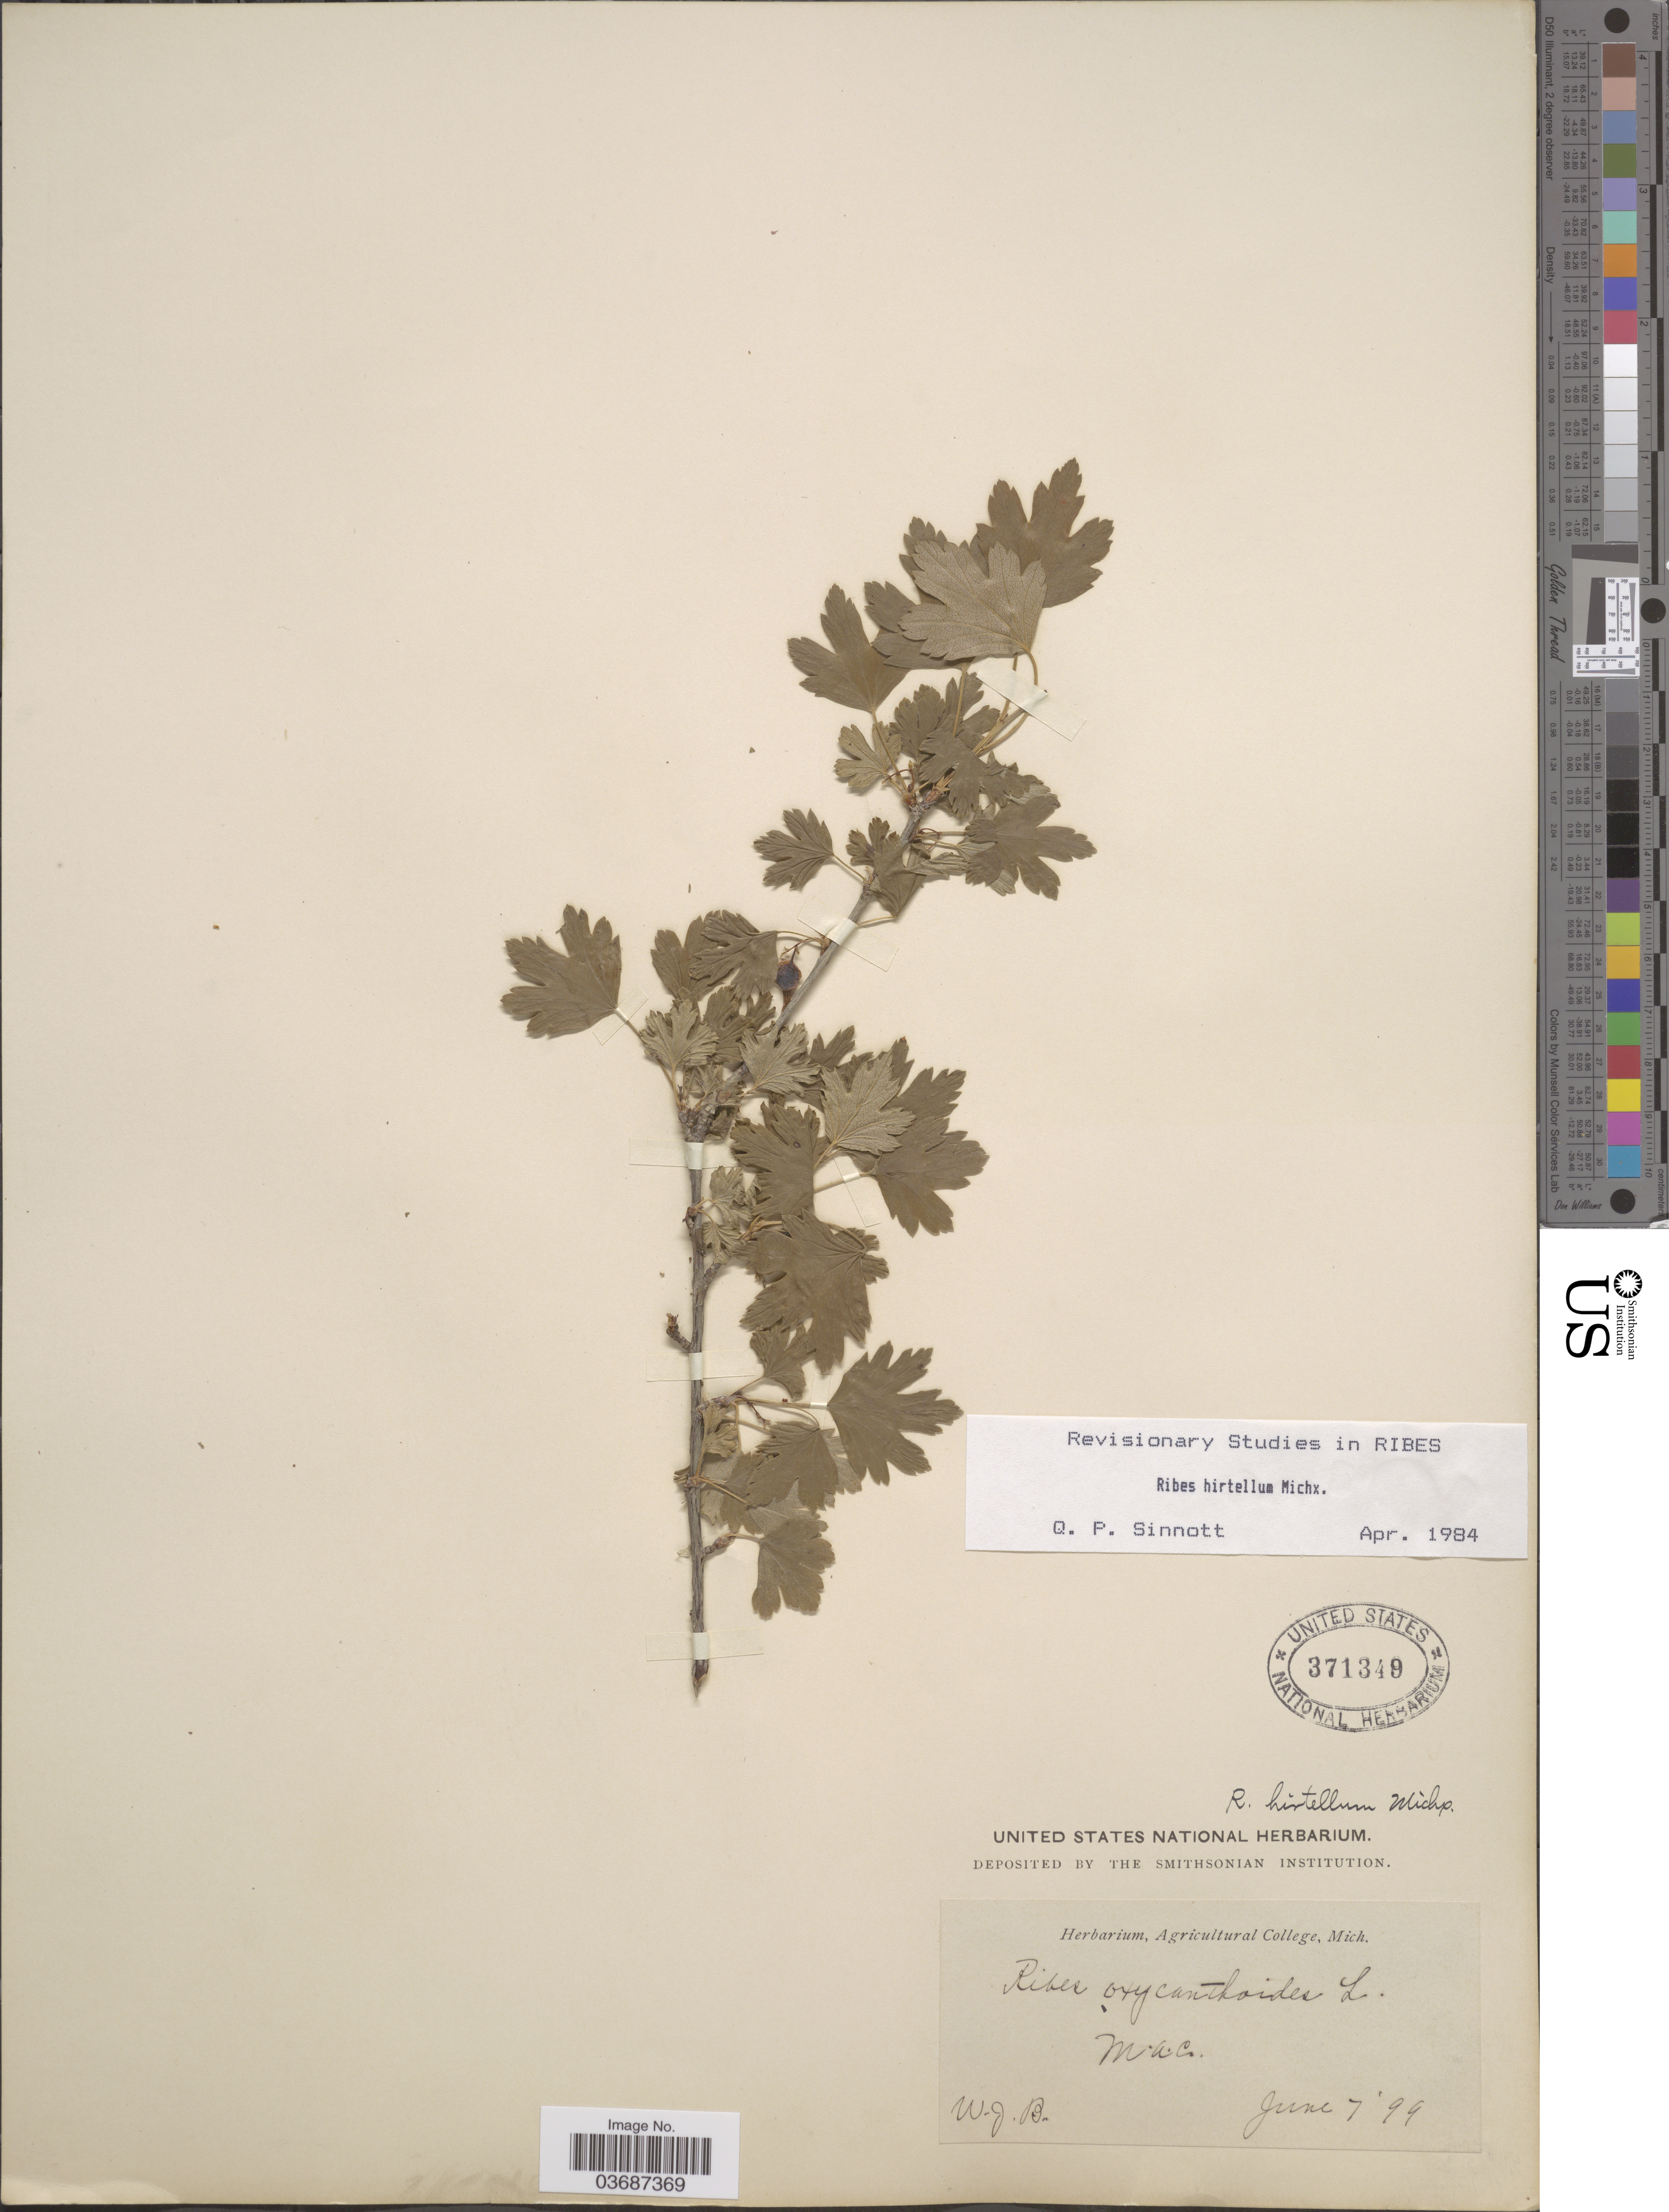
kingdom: Plantae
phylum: Tracheophyta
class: Magnoliopsida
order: Saxifragales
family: Grossulariaceae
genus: Ribes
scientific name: Ribes hirtellum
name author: Michx.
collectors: W.J.B.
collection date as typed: Transcribed d/m/y: 7/6/99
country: United States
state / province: Michigan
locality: M. A. C.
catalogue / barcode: US 371349